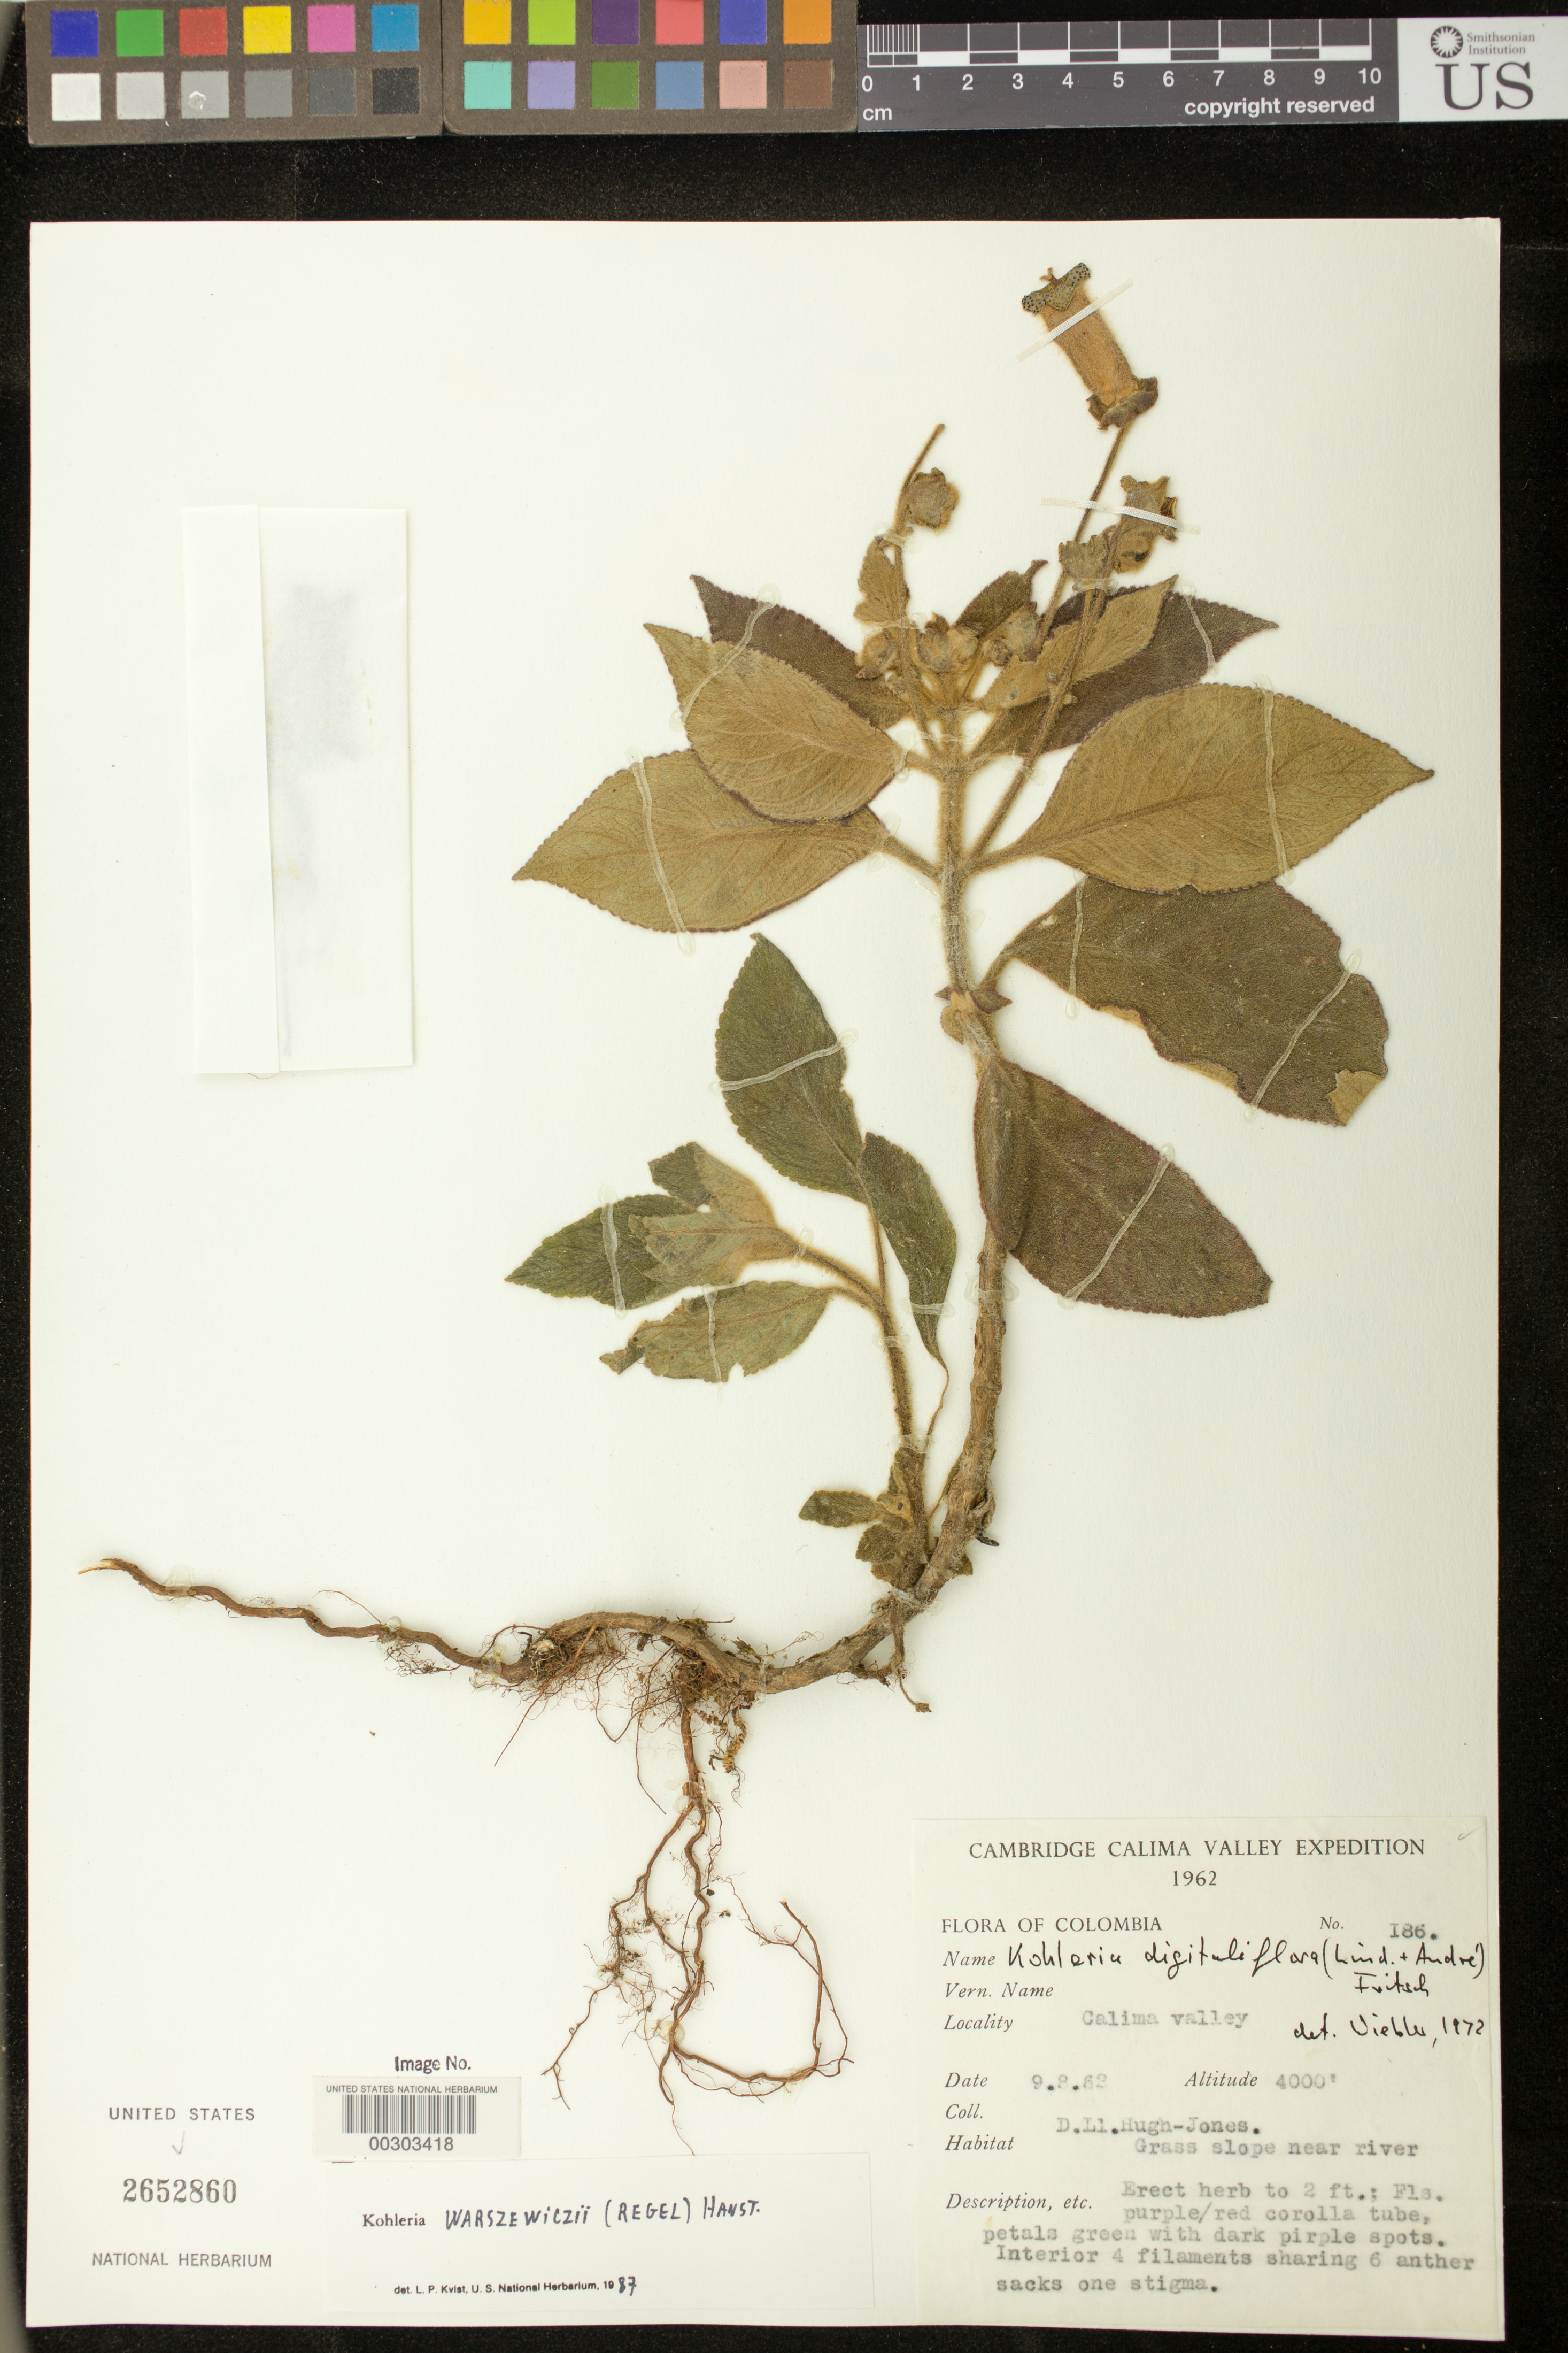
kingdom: Plantae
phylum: Tracheophyta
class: Magnoliopsida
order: Lamiales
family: Gesneriaceae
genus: Kohleria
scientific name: Kohleria warszewiczii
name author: (Regel) Hanst.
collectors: D. Hugh-Jones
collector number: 186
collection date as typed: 09 Aug 1962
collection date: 1962-08-09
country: Colombia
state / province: Valle del Cauca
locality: Calima Valley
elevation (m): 1219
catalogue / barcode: US 2652860